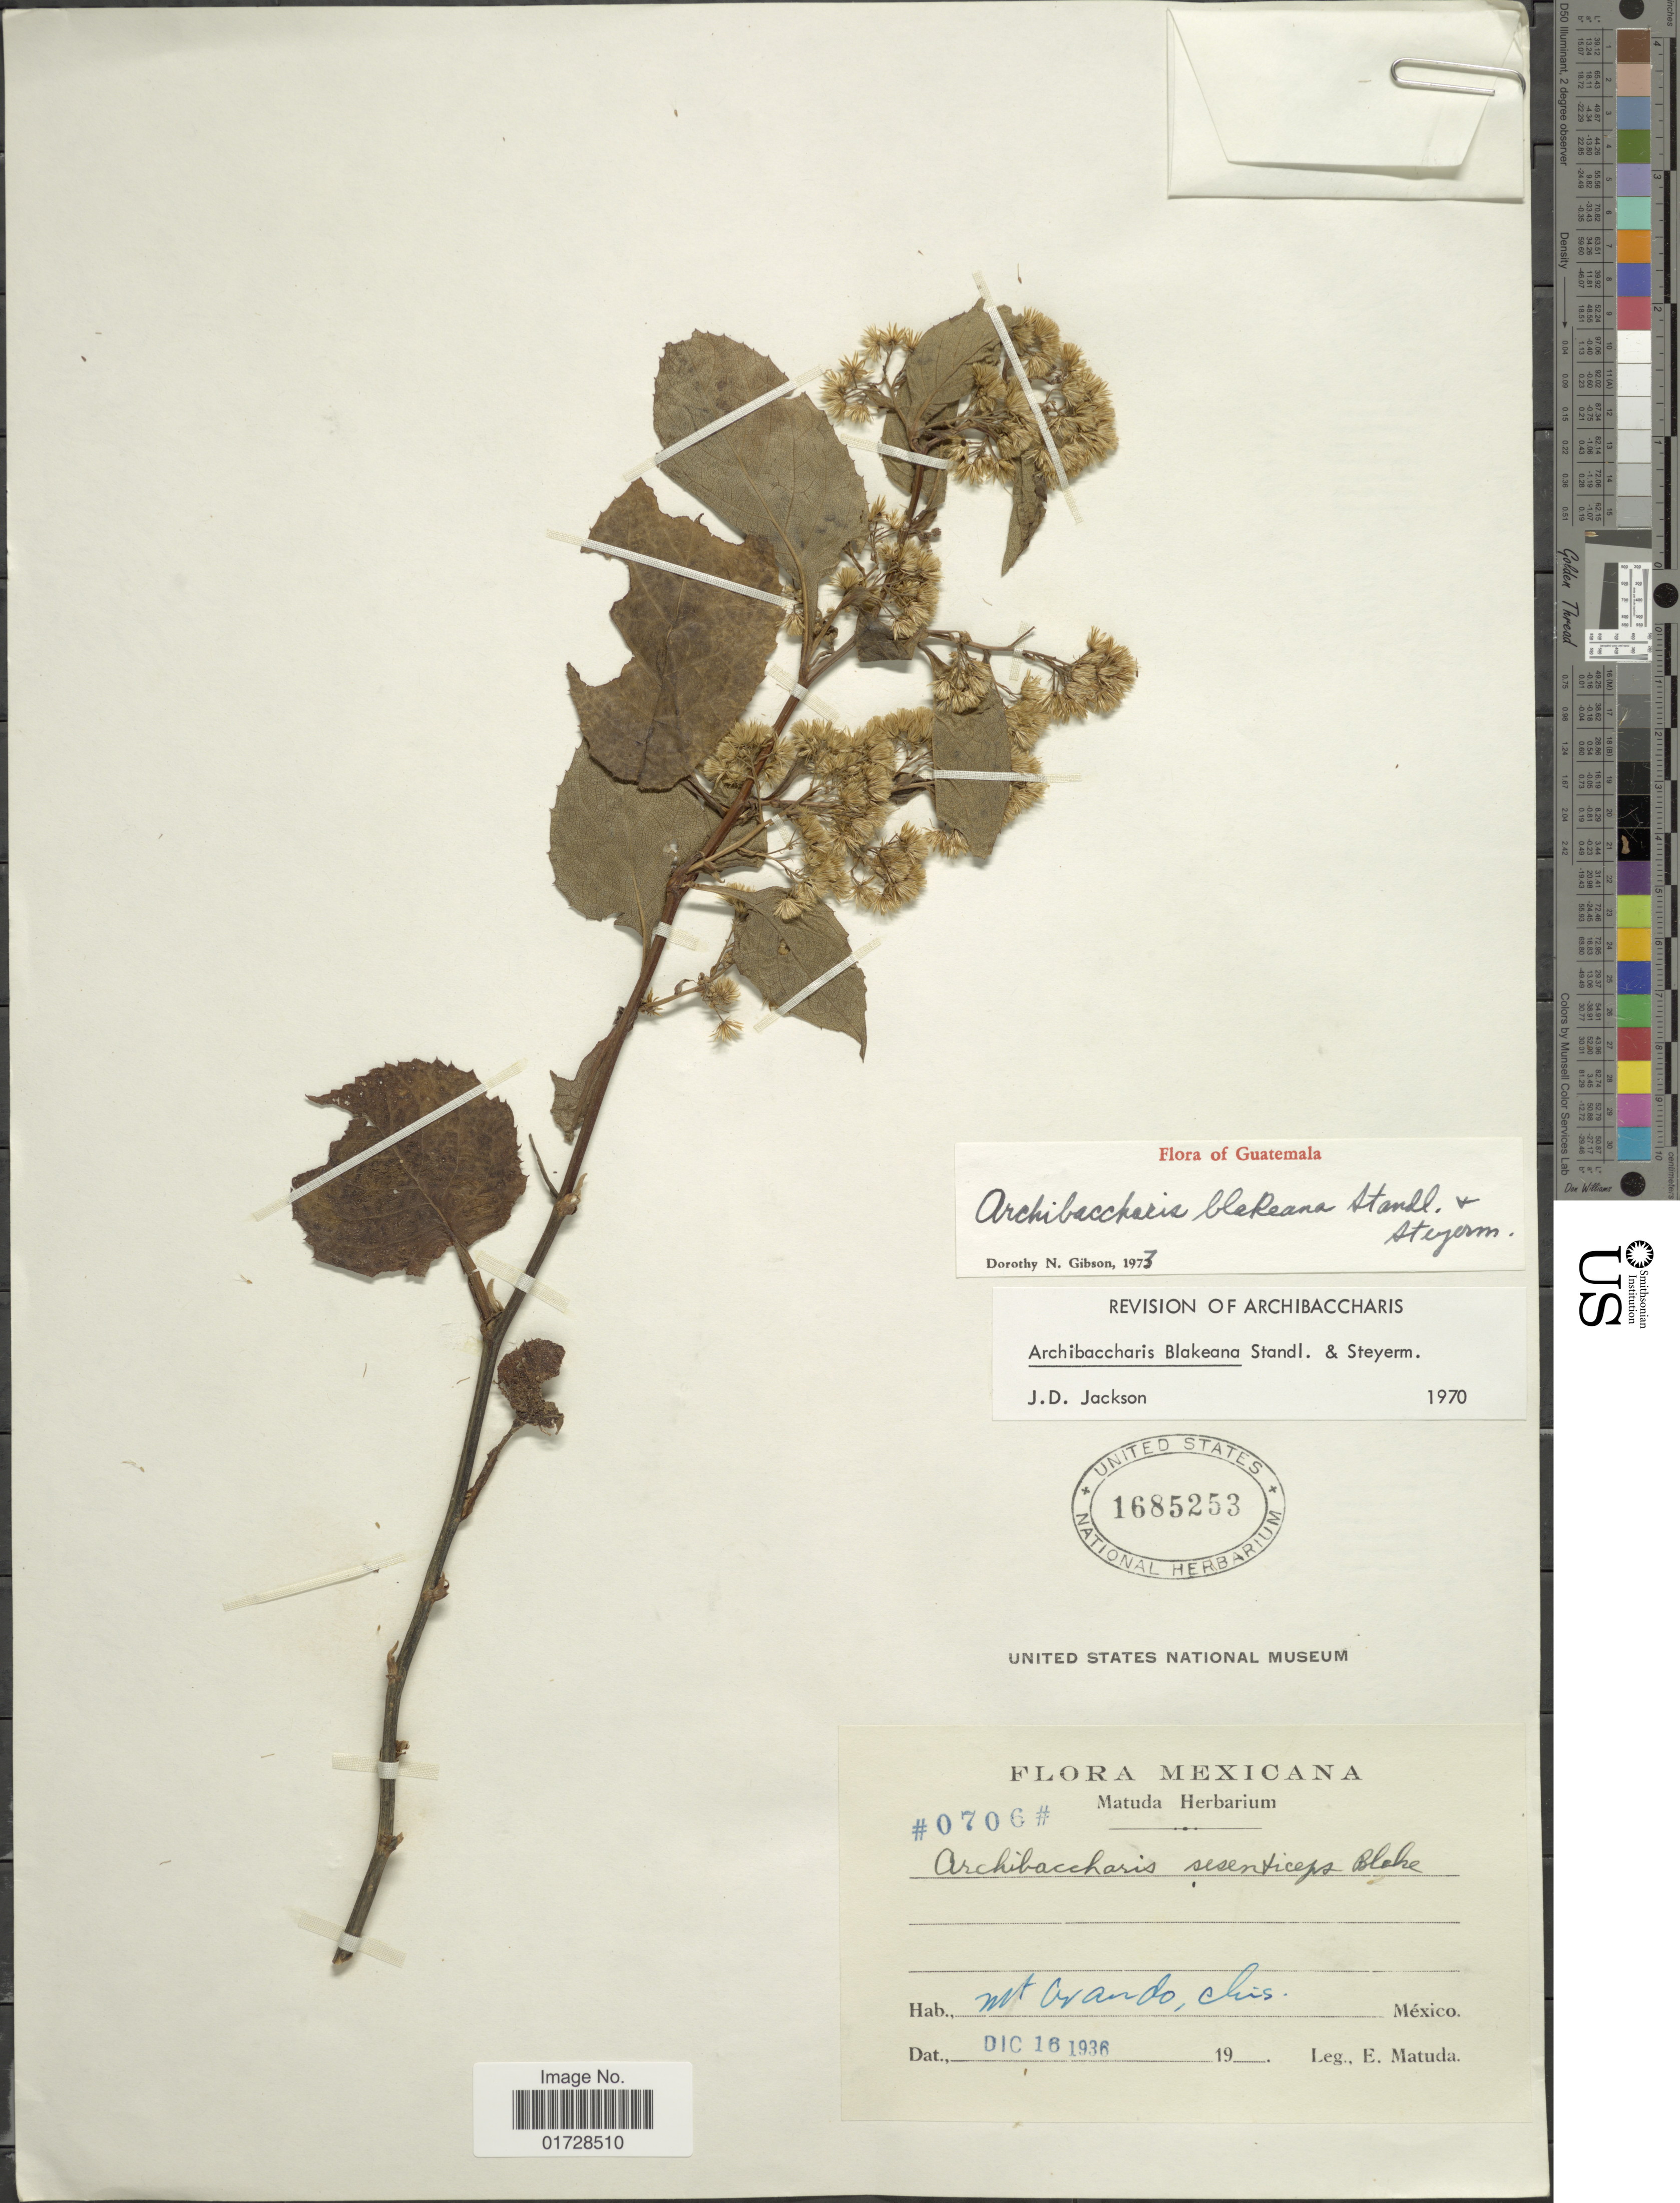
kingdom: Plantae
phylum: Tracheophyta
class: Magnoliopsida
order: Asterales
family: Asteraceae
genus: Archibaccharis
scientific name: Archibaccharis blakeana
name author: Standl. & Steyerm.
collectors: E. Matuda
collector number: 0706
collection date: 1936-12-16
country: Mexico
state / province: Chiapas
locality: Mt. Ovando, Chis.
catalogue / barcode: US 1685253